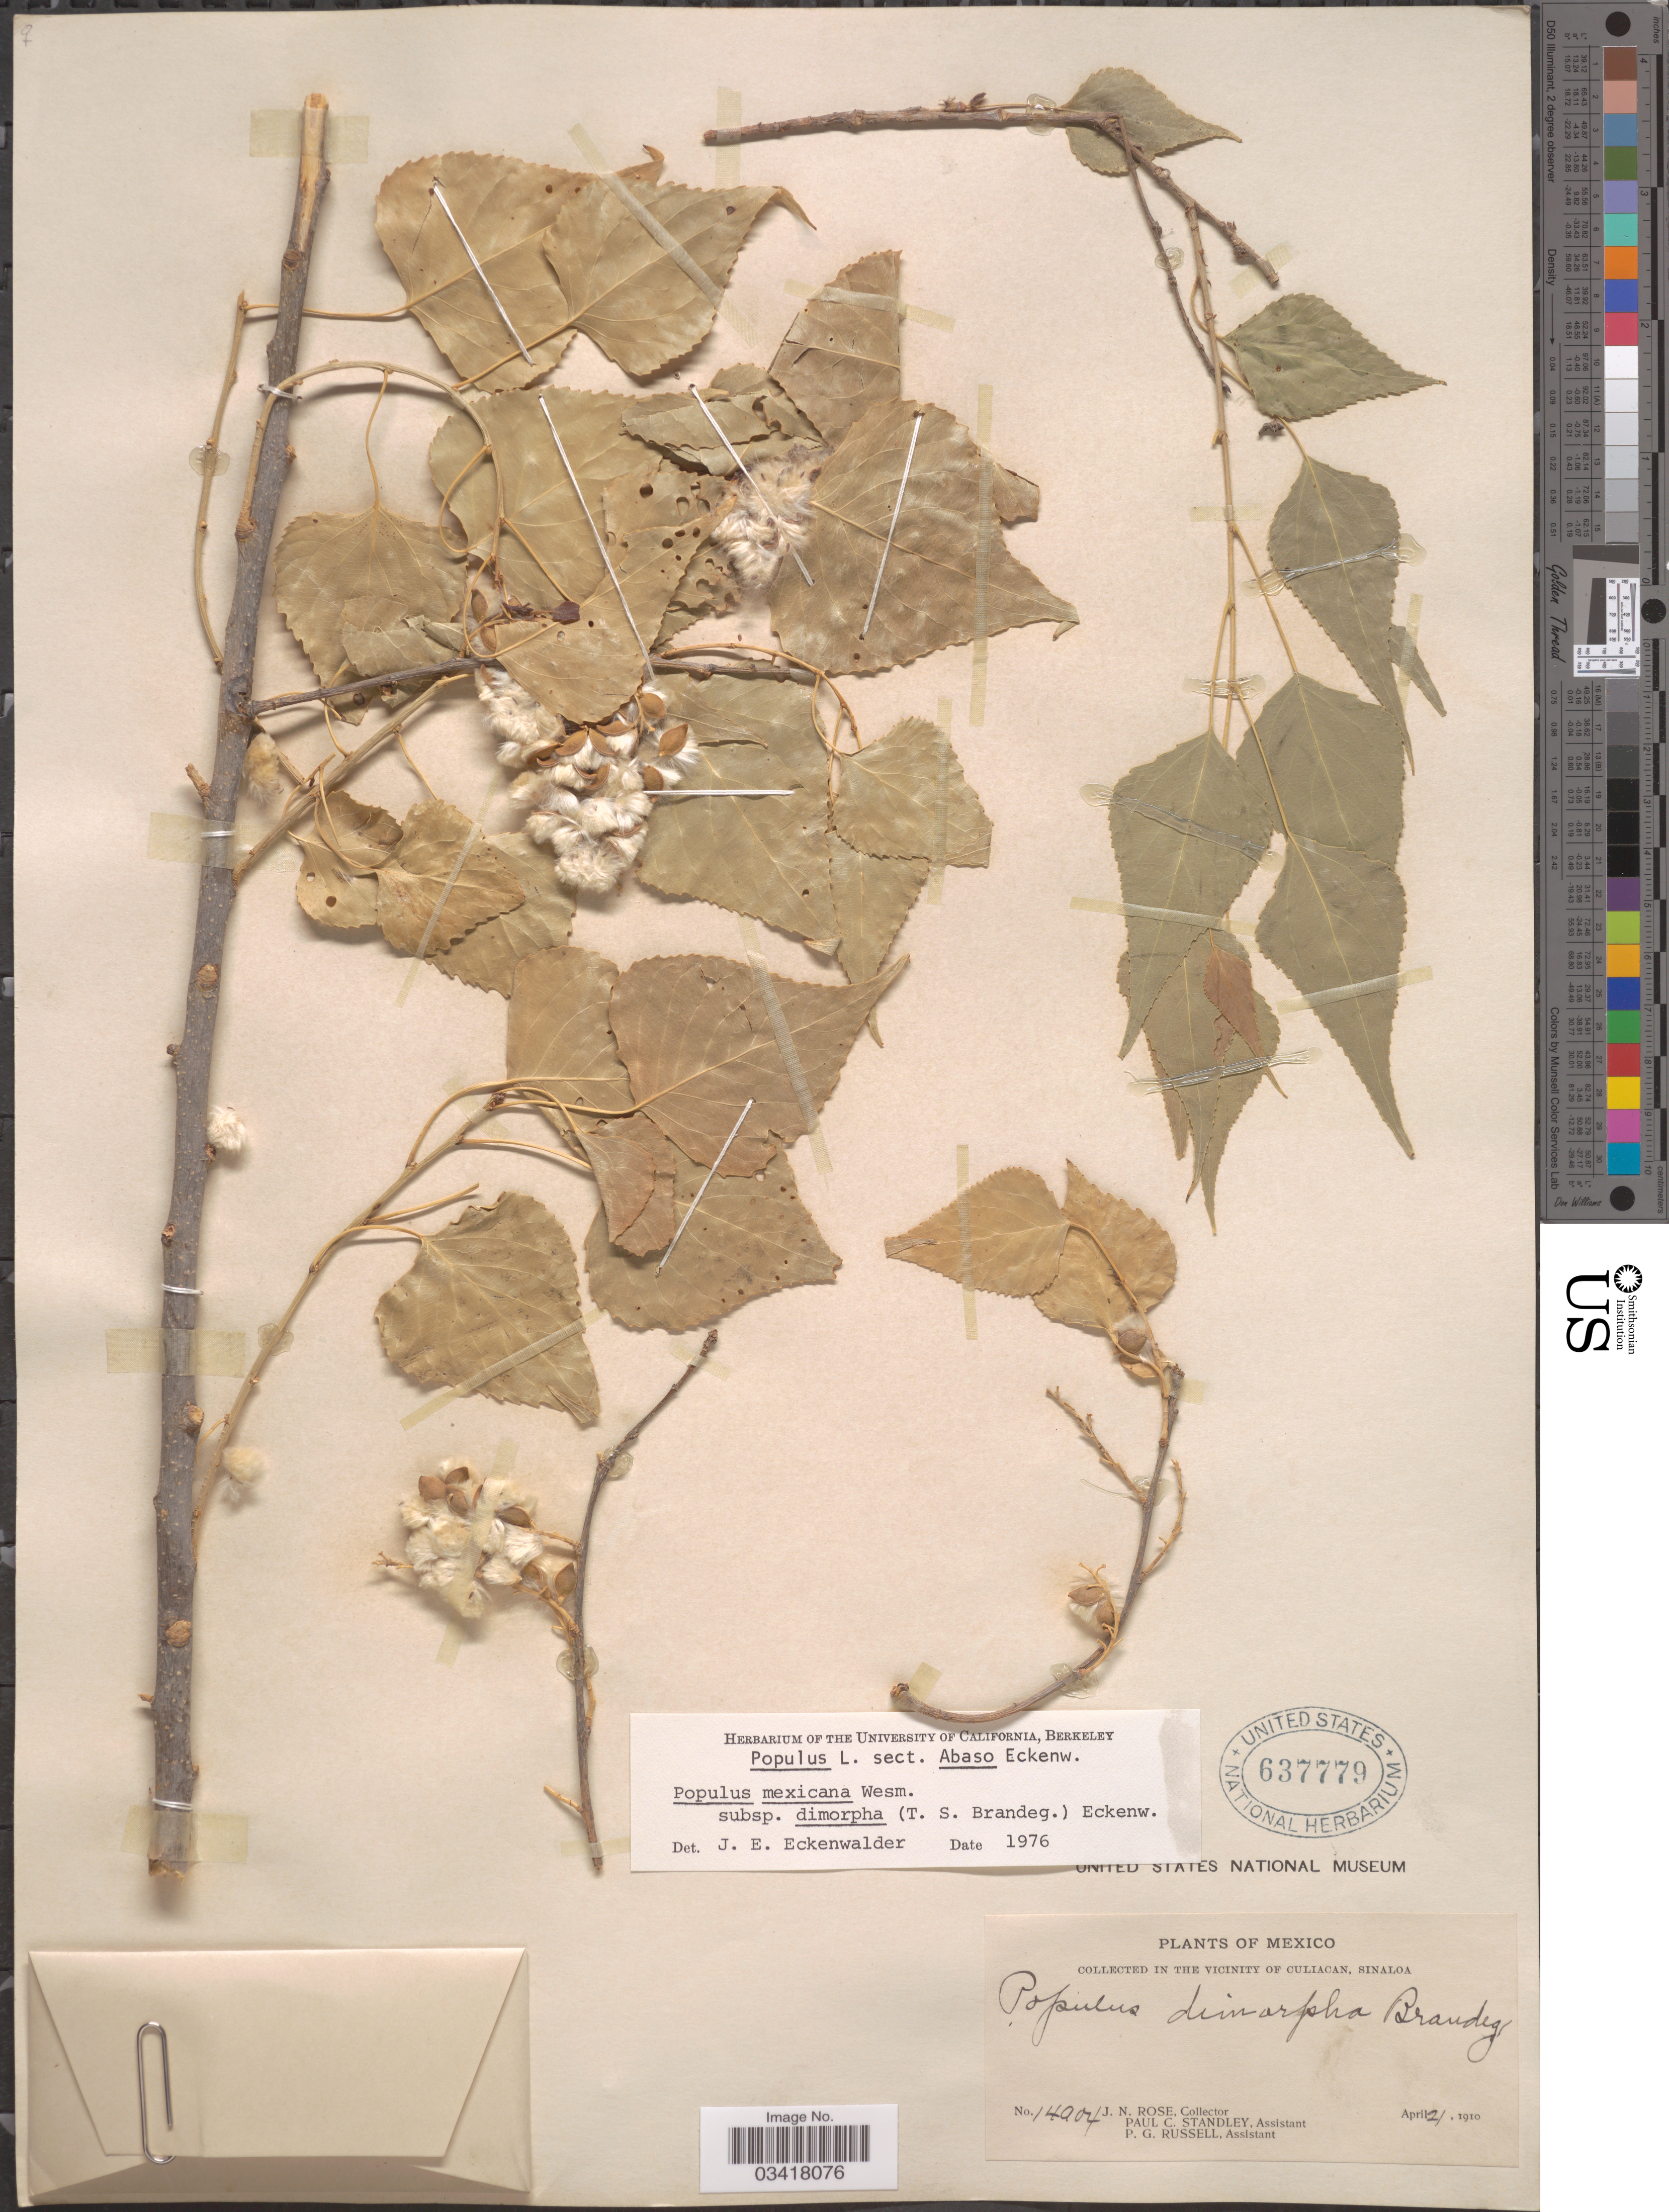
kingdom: Plantae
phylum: Tracheophyta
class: Magnoliopsida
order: Malpighiales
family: Salicaceae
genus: Populus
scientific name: Populus mexicana subsp. dimorpha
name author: (Brandegee) Eckenw.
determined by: Eckenwalder, James E.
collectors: J. N. Rose, P. C. Standley & P. G. Russell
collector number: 14904*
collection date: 1910-04-21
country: Mexico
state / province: Sinaloa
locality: In the vicinity of Culiacan.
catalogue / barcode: US 637779